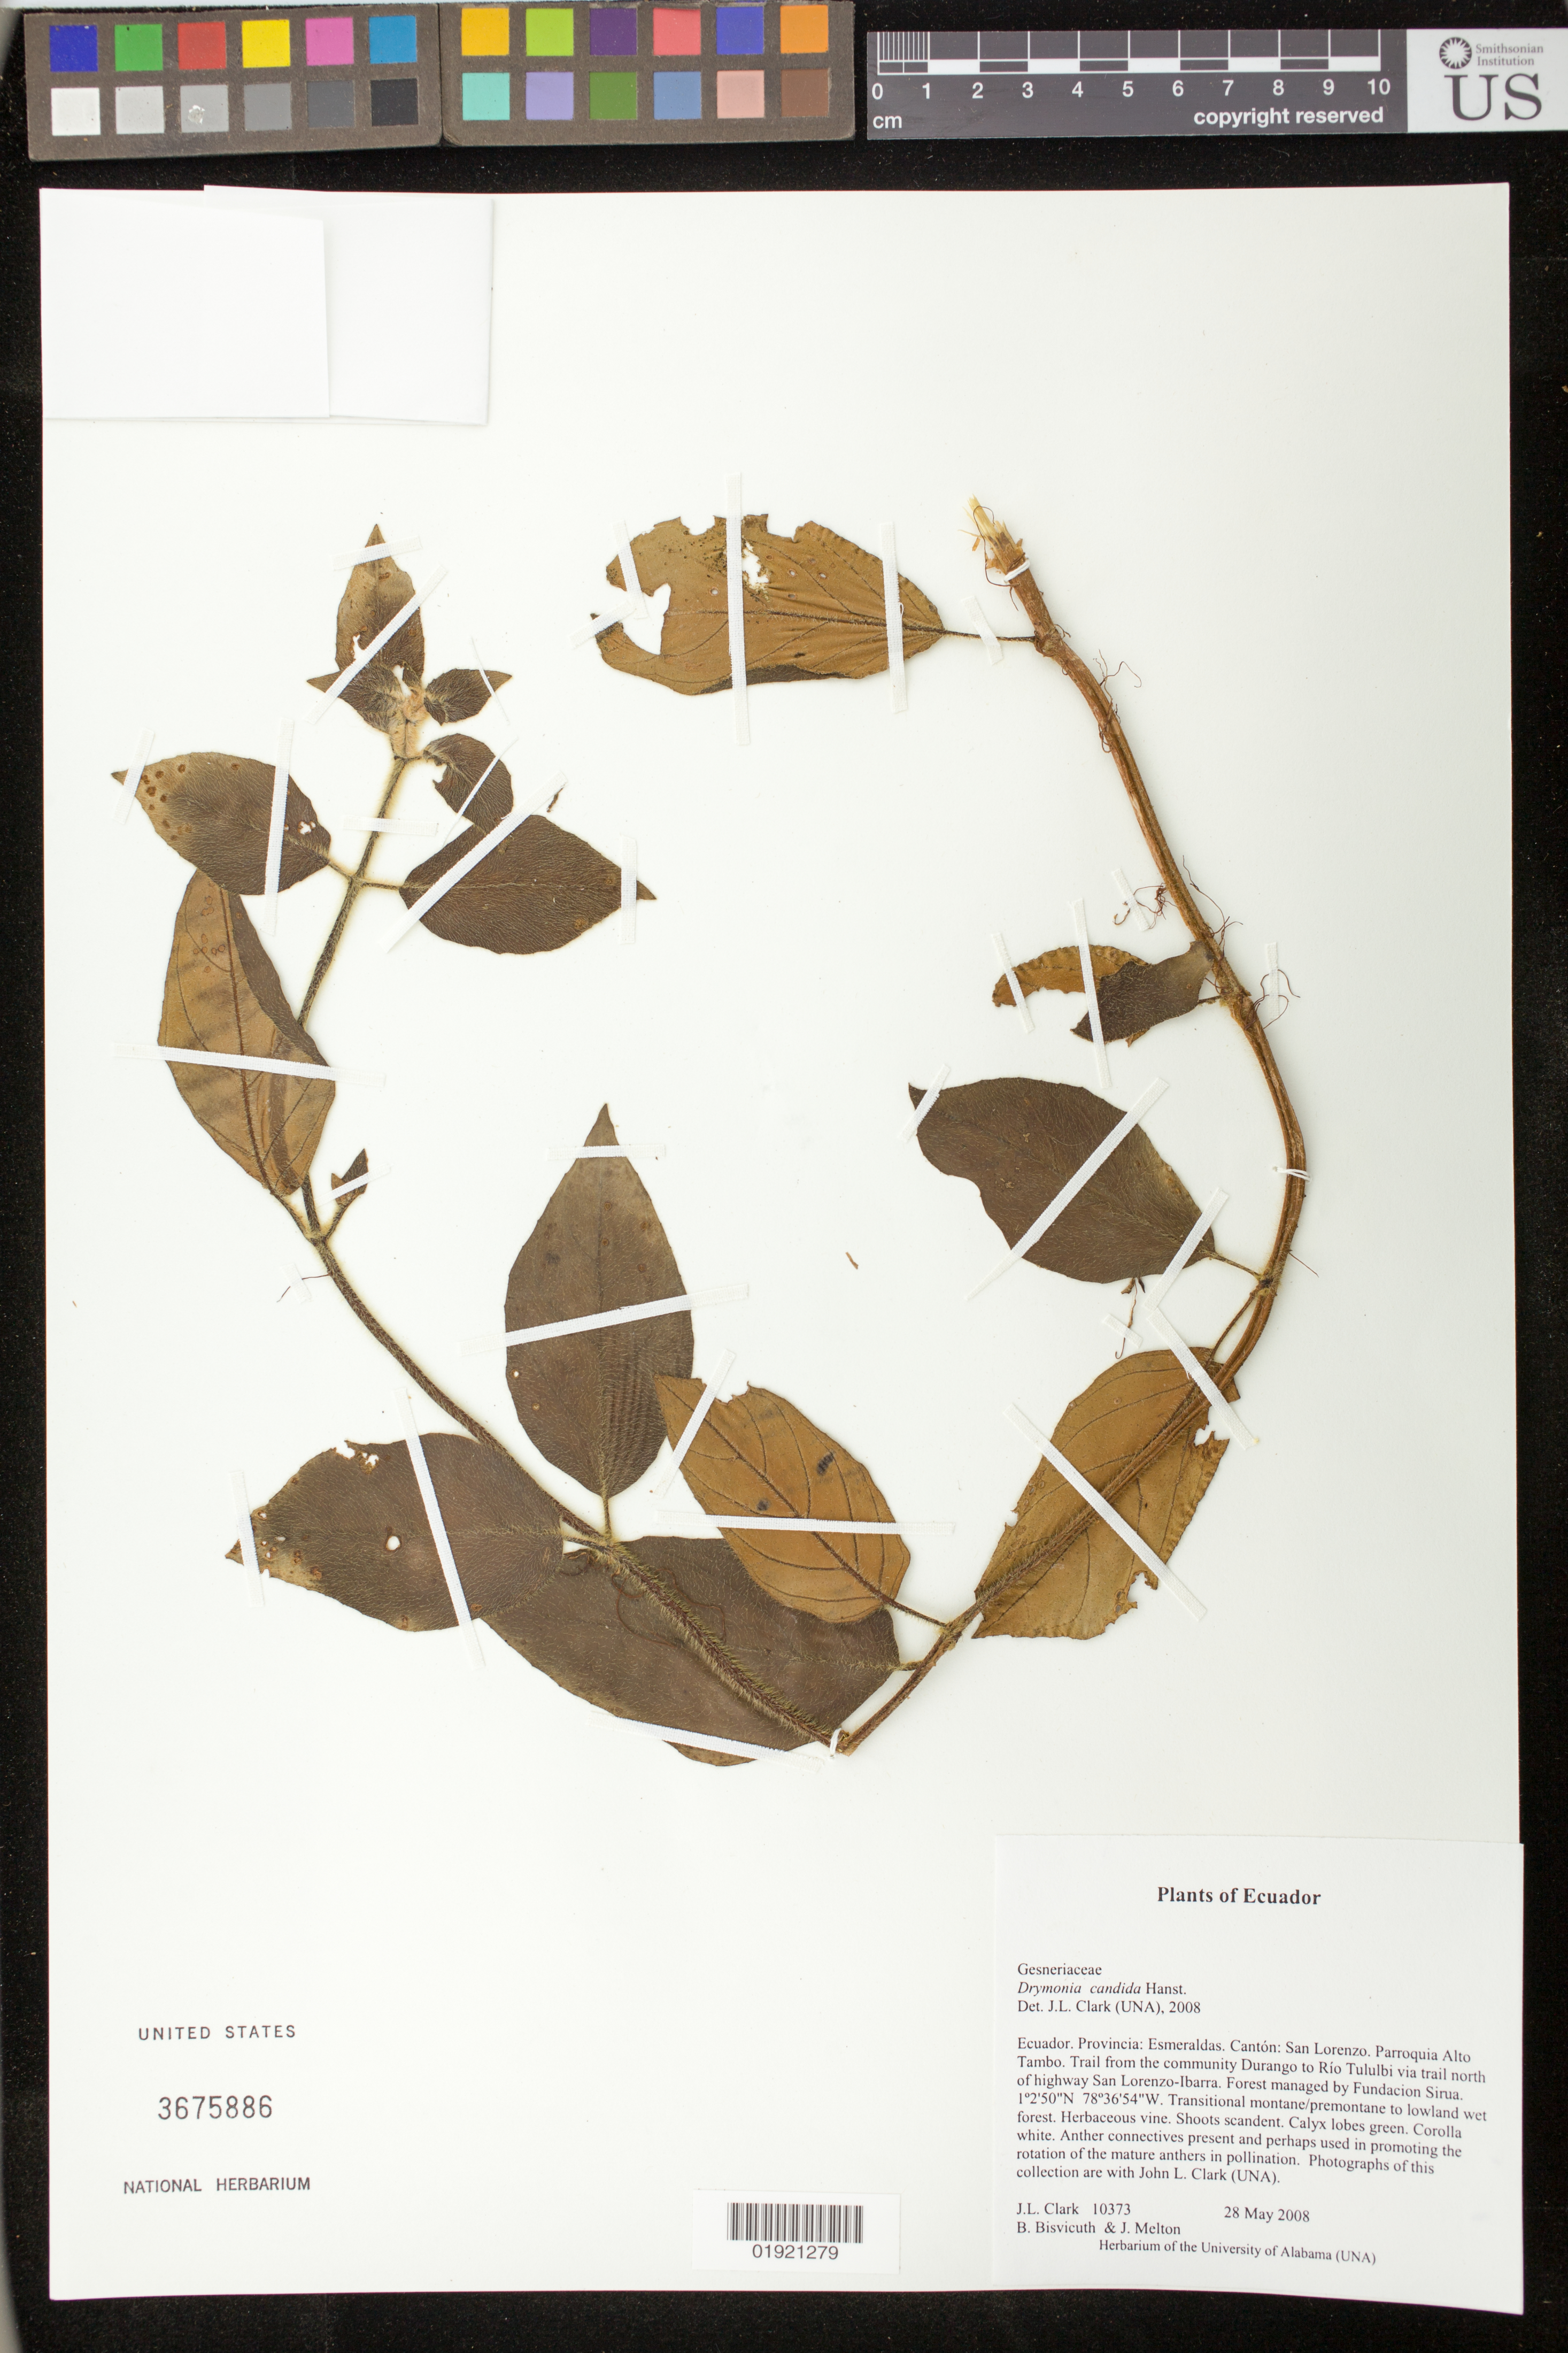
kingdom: Plantae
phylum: Tracheophyta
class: Magnoliopsida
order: Lamiales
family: Gesneriaceae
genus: Drymonia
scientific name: Drymonia candida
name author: Hanst.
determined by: Clark, J. L.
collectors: J. L. Clark, B. Bisvicuth & J. Melton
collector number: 10373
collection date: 2008-05-28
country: Ecuador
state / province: Esmeraldas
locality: Canton: San Lorenzo. Parroquia Alto Tambo. Trail from the community Durango to Rio Tululbi via trail north of highway San Lorenzo-Ibarra. Forest managed by Fundacion Sirua.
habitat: Transitional montane/premontane to lowland wet forest.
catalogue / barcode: US 3675886